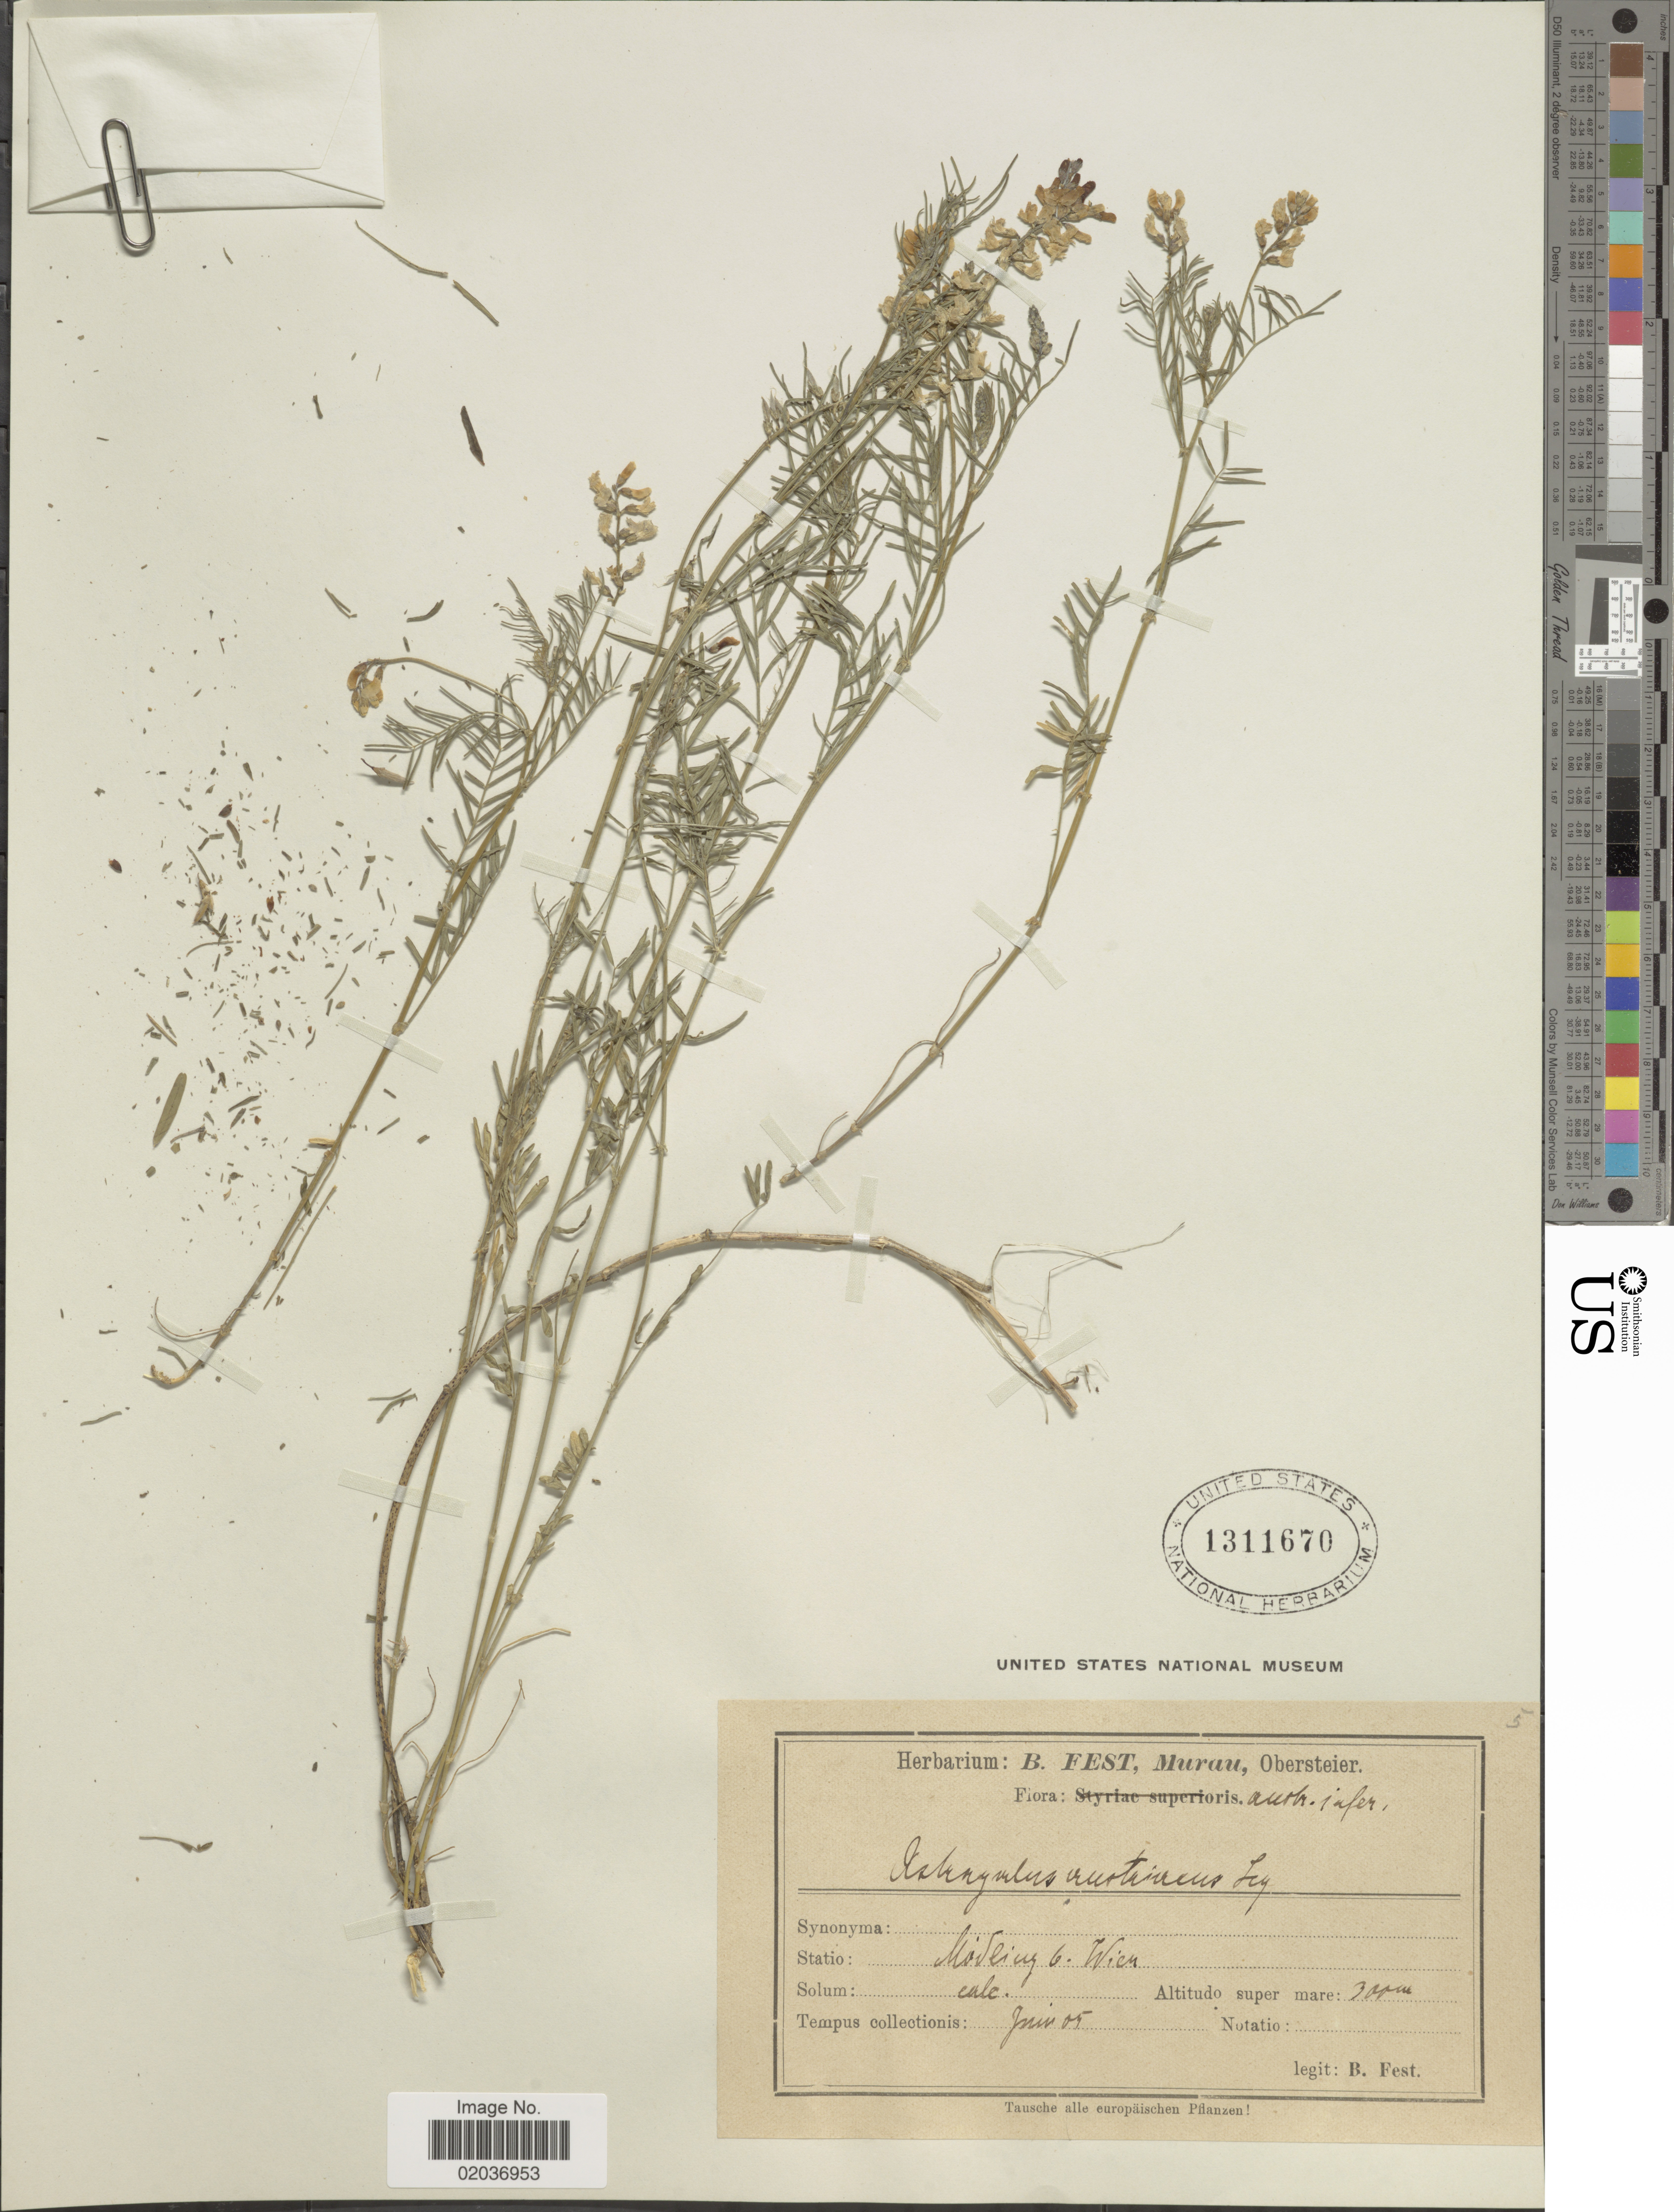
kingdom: Plantae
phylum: Tracheophyta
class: Magnoliopsida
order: Fabales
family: Fabaceae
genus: Astragalus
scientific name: Astragalus austriacus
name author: Jacq.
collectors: B. Fest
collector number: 5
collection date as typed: Transcribed d/m/y: /6/5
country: Austria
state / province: Wien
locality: Modling b. Wien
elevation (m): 300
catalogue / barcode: US 1311670